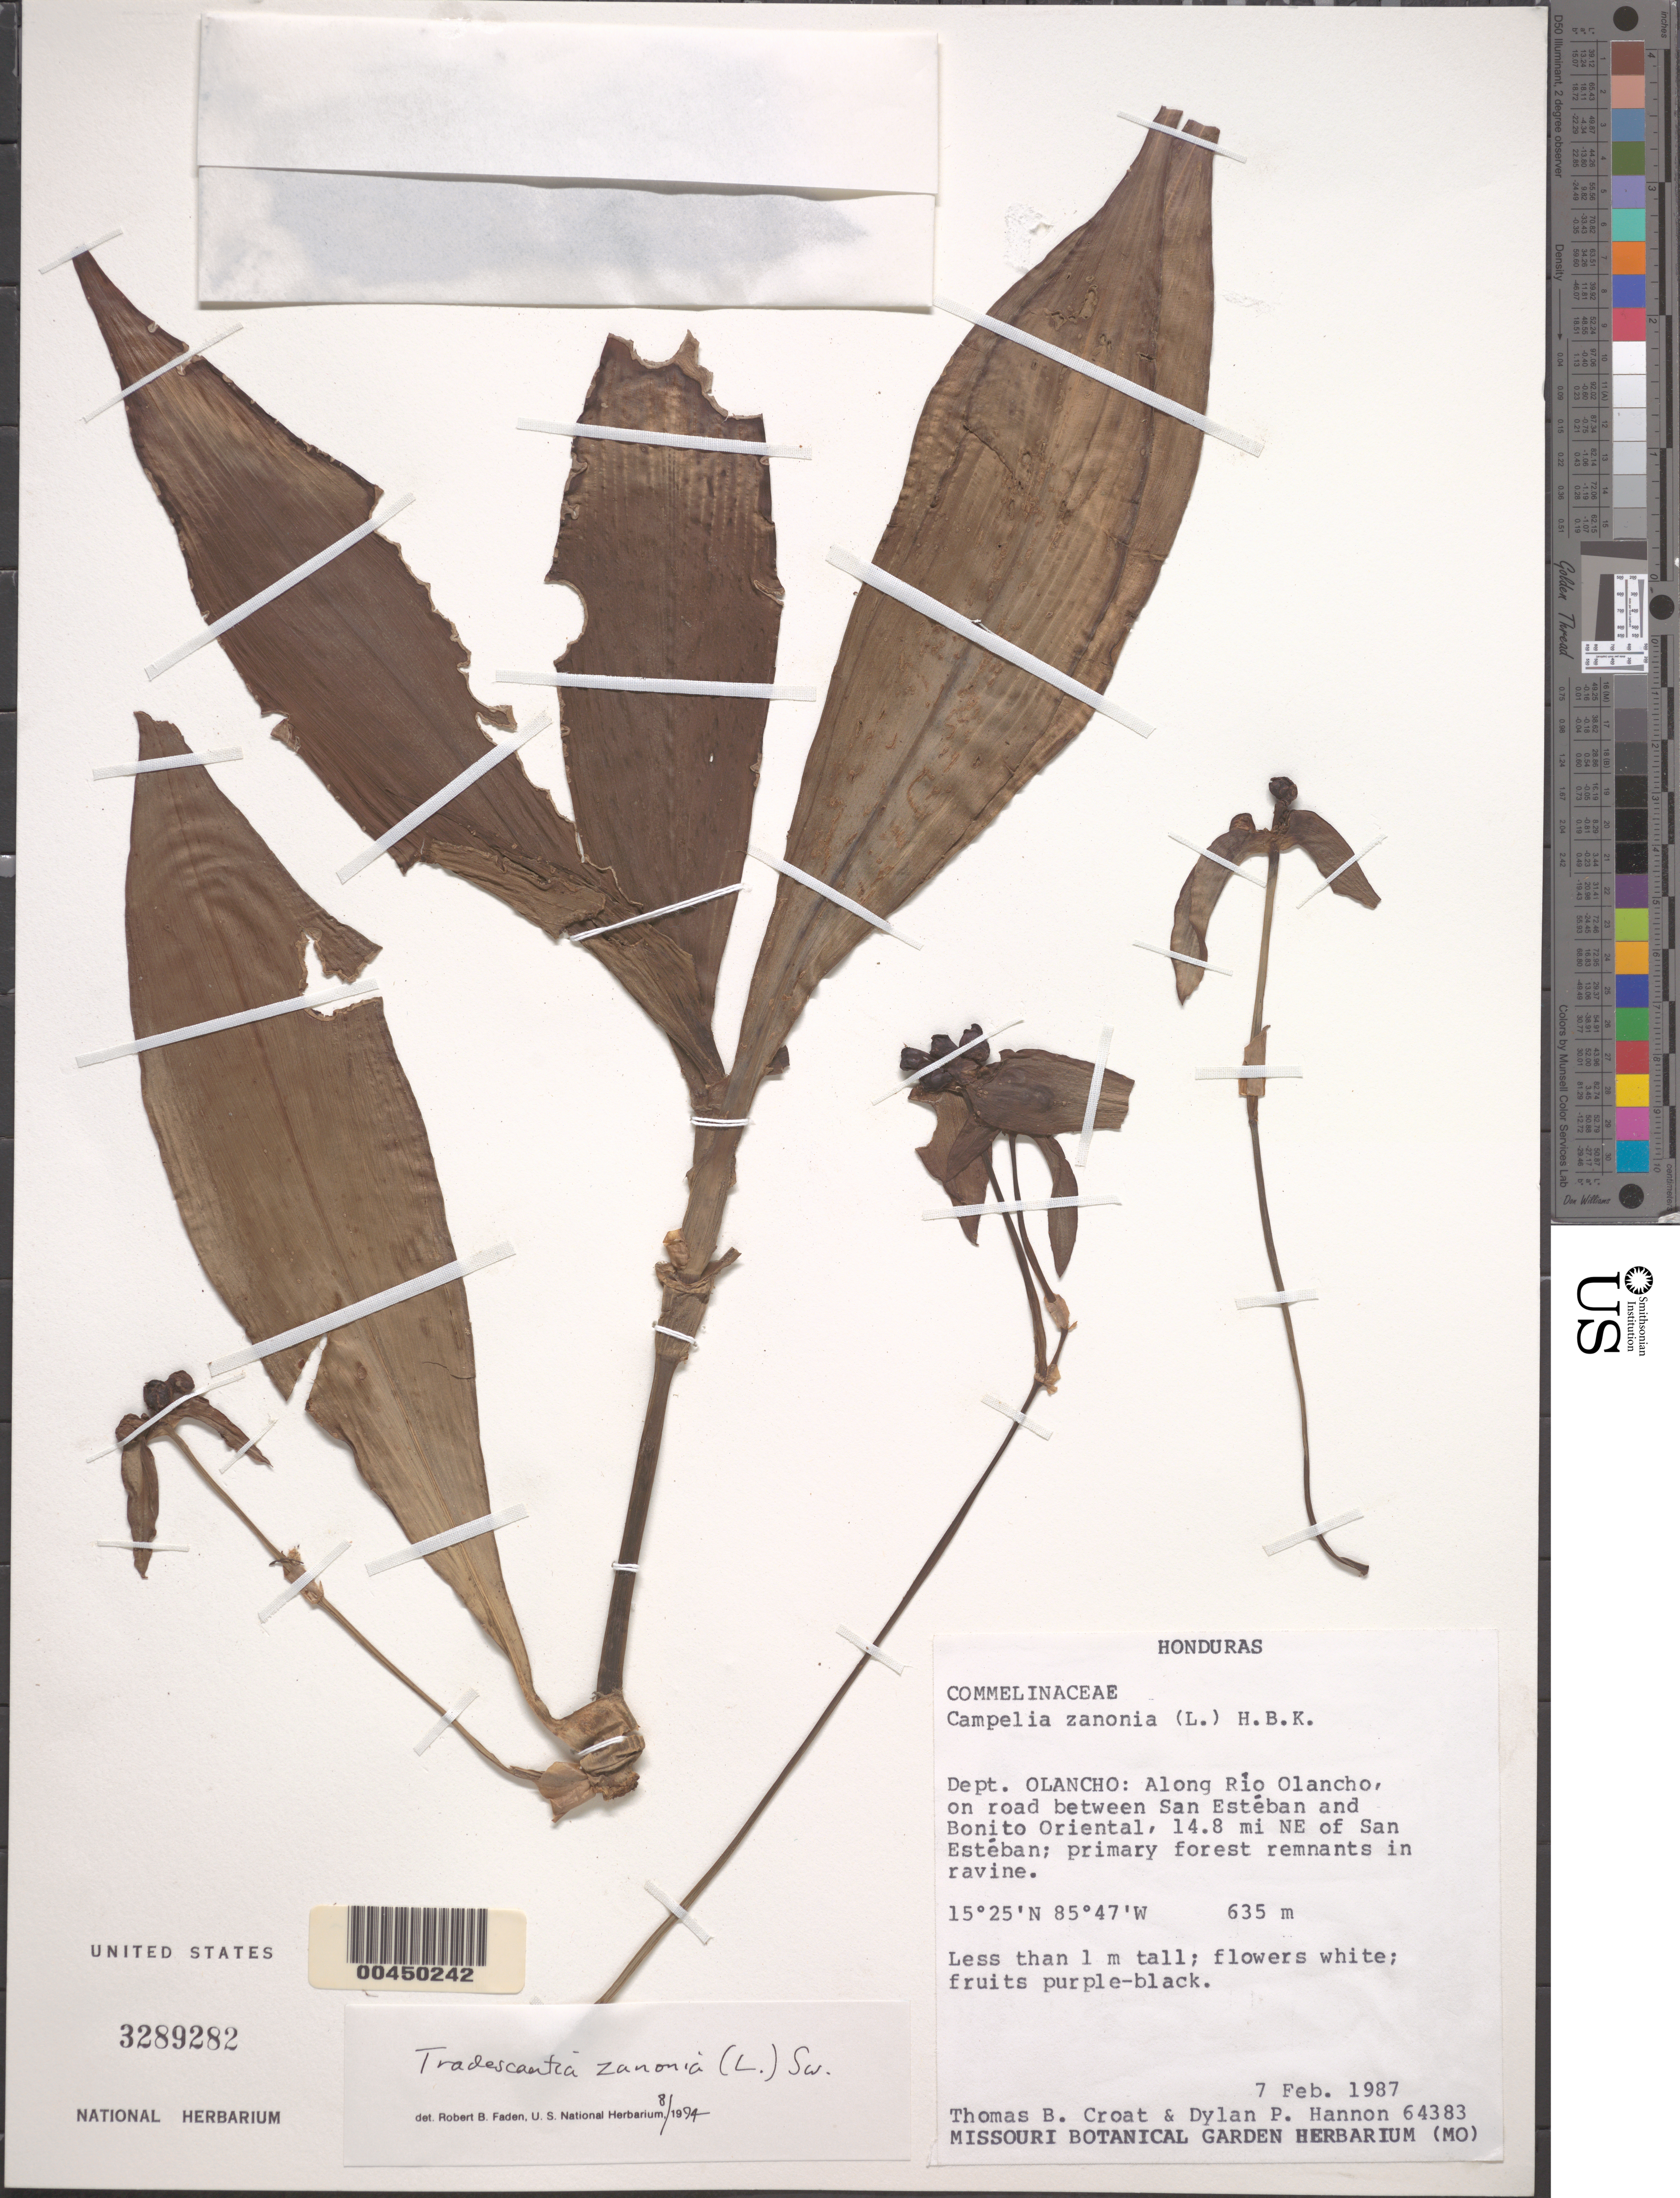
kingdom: Plantae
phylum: Tracheophyta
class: Liliopsida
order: Commelinales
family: Commelinaceae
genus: Tradescantia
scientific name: Tradescantia zanonia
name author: (L.) Sw.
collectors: T. B. Croat & D. Hannon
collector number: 64383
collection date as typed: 07 Feb 1987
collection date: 1987-02-07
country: Honduras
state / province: Olancho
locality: Río Olancho, between San Esteban and Bonito Oriental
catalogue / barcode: US 3289282